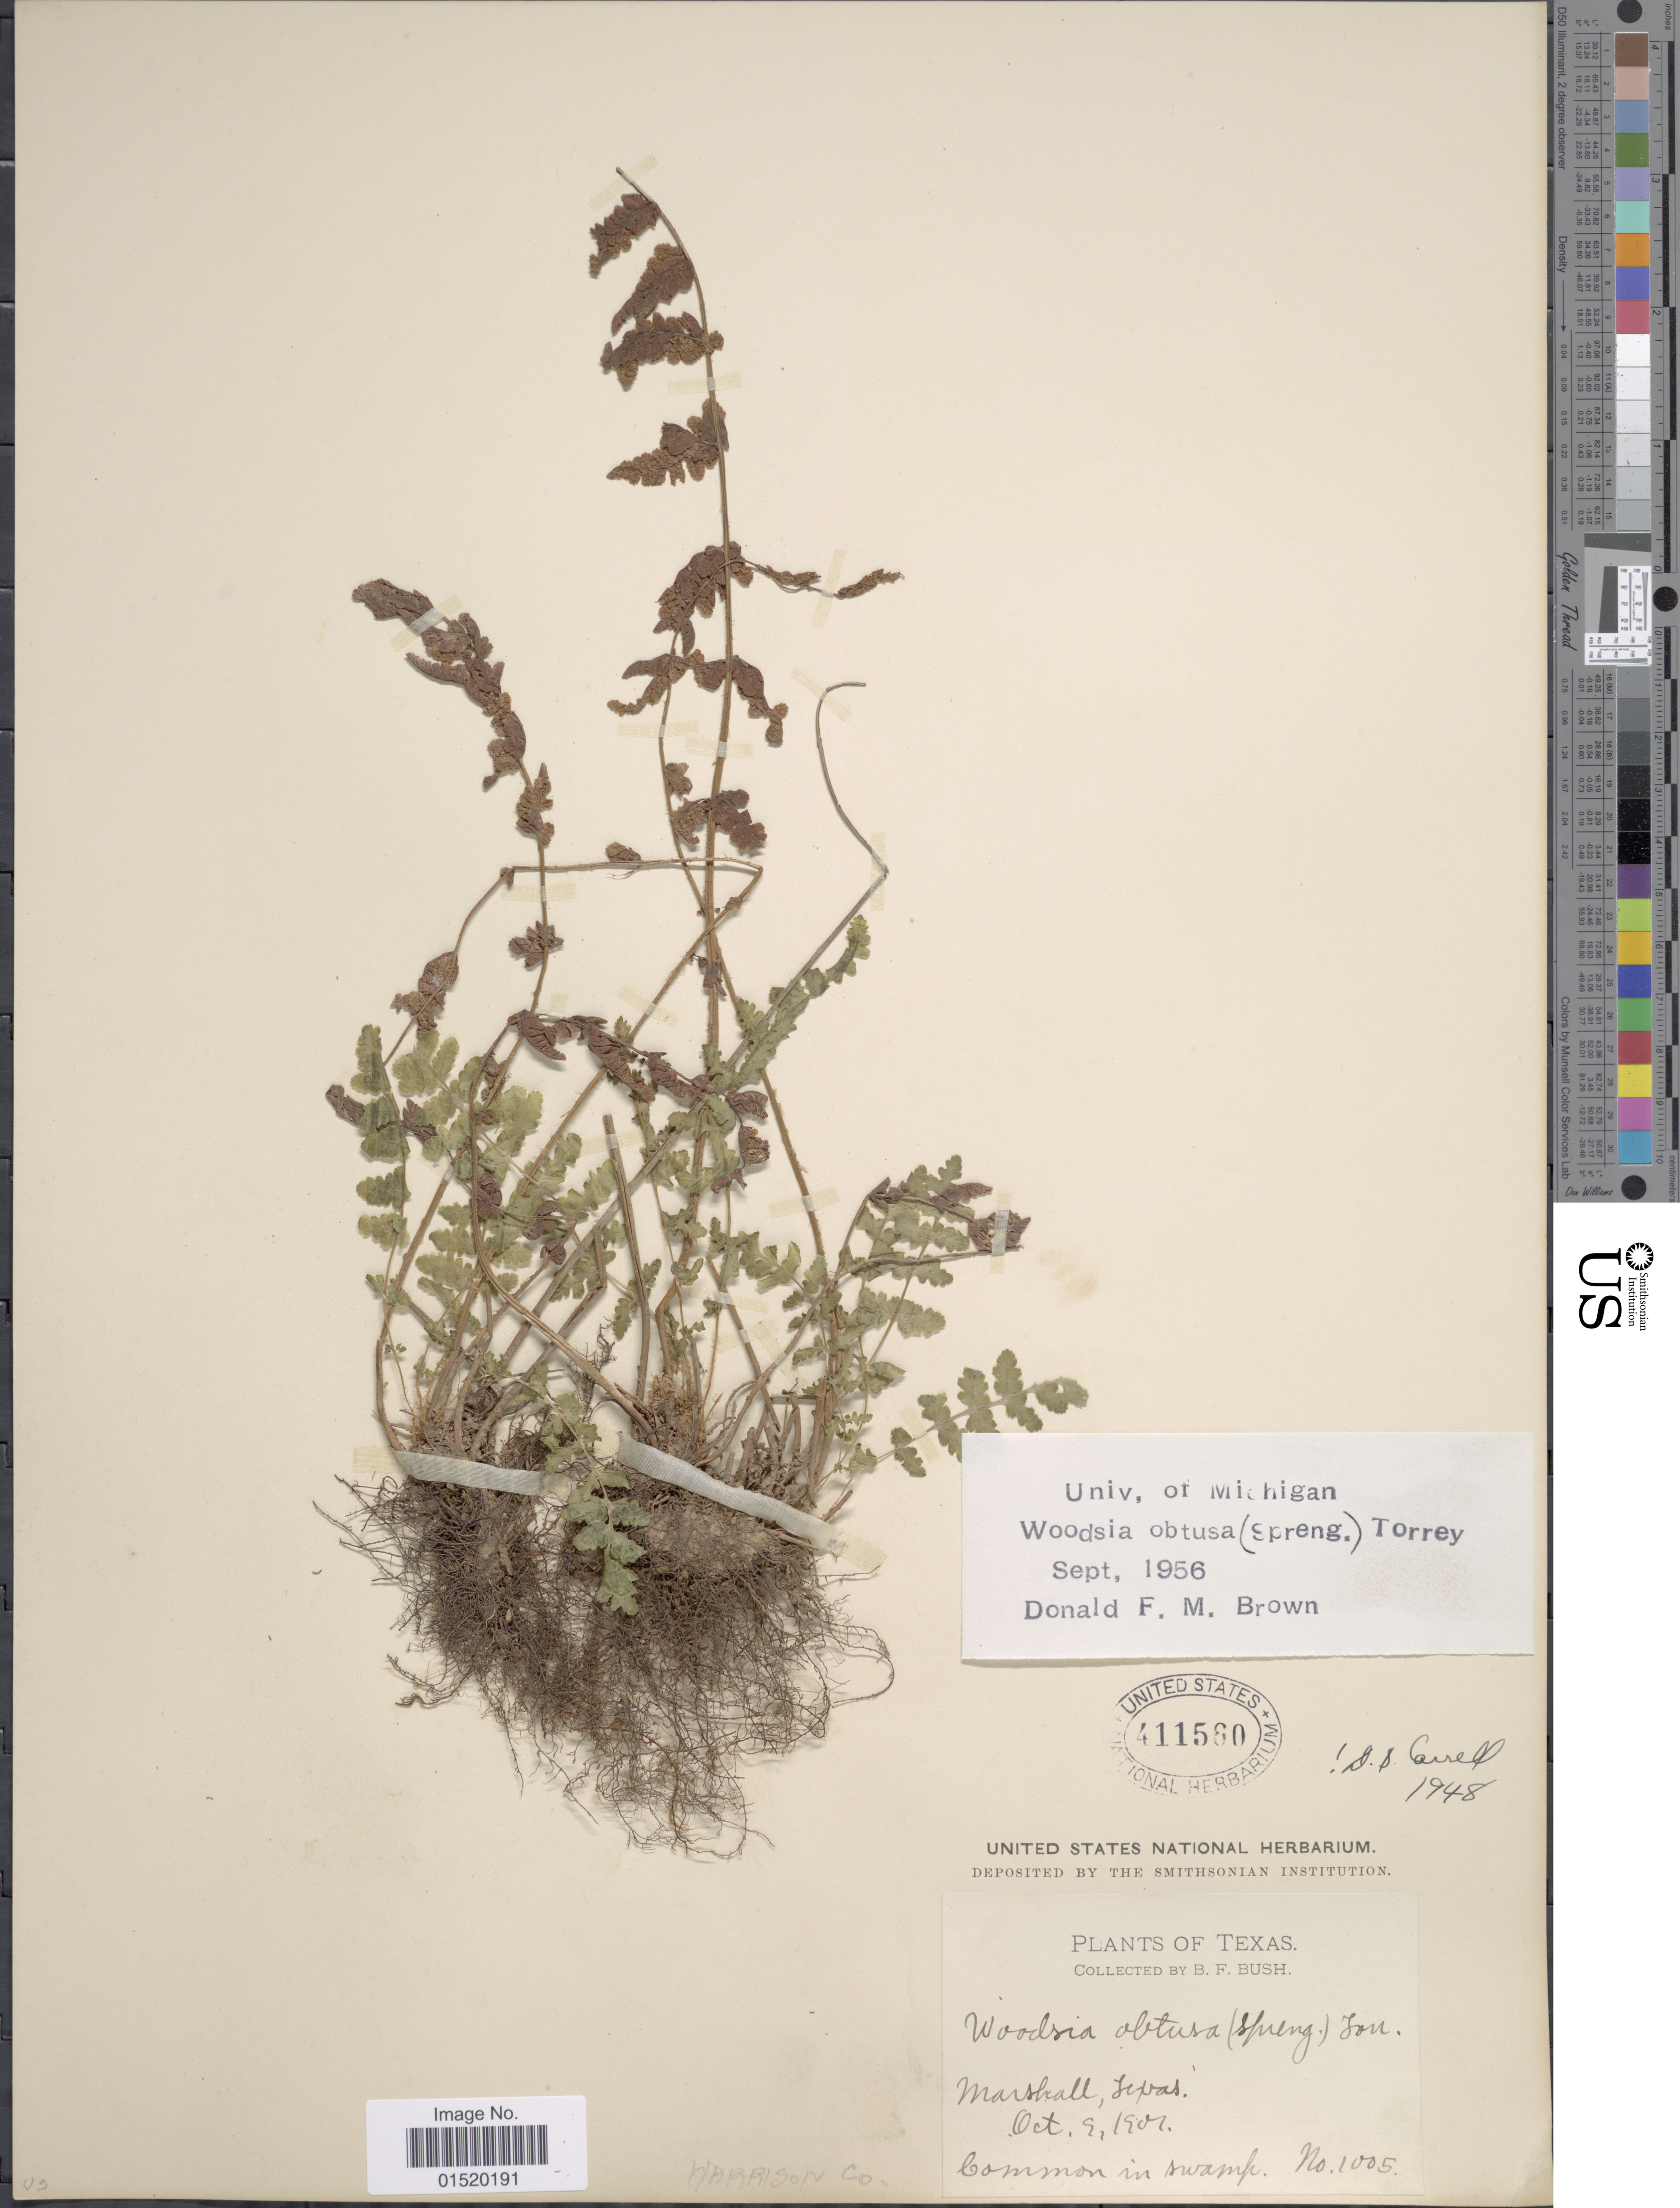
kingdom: Plantae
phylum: Tracheophyta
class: Polypodiopsida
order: Polypodiales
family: Woodsiaceae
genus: Woodsia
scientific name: Woodsia obtusa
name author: (Spreng.) Torr.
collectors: B. F. Bush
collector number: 1005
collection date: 1901-10-09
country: United States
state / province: Texas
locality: Marshall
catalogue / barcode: US 411580